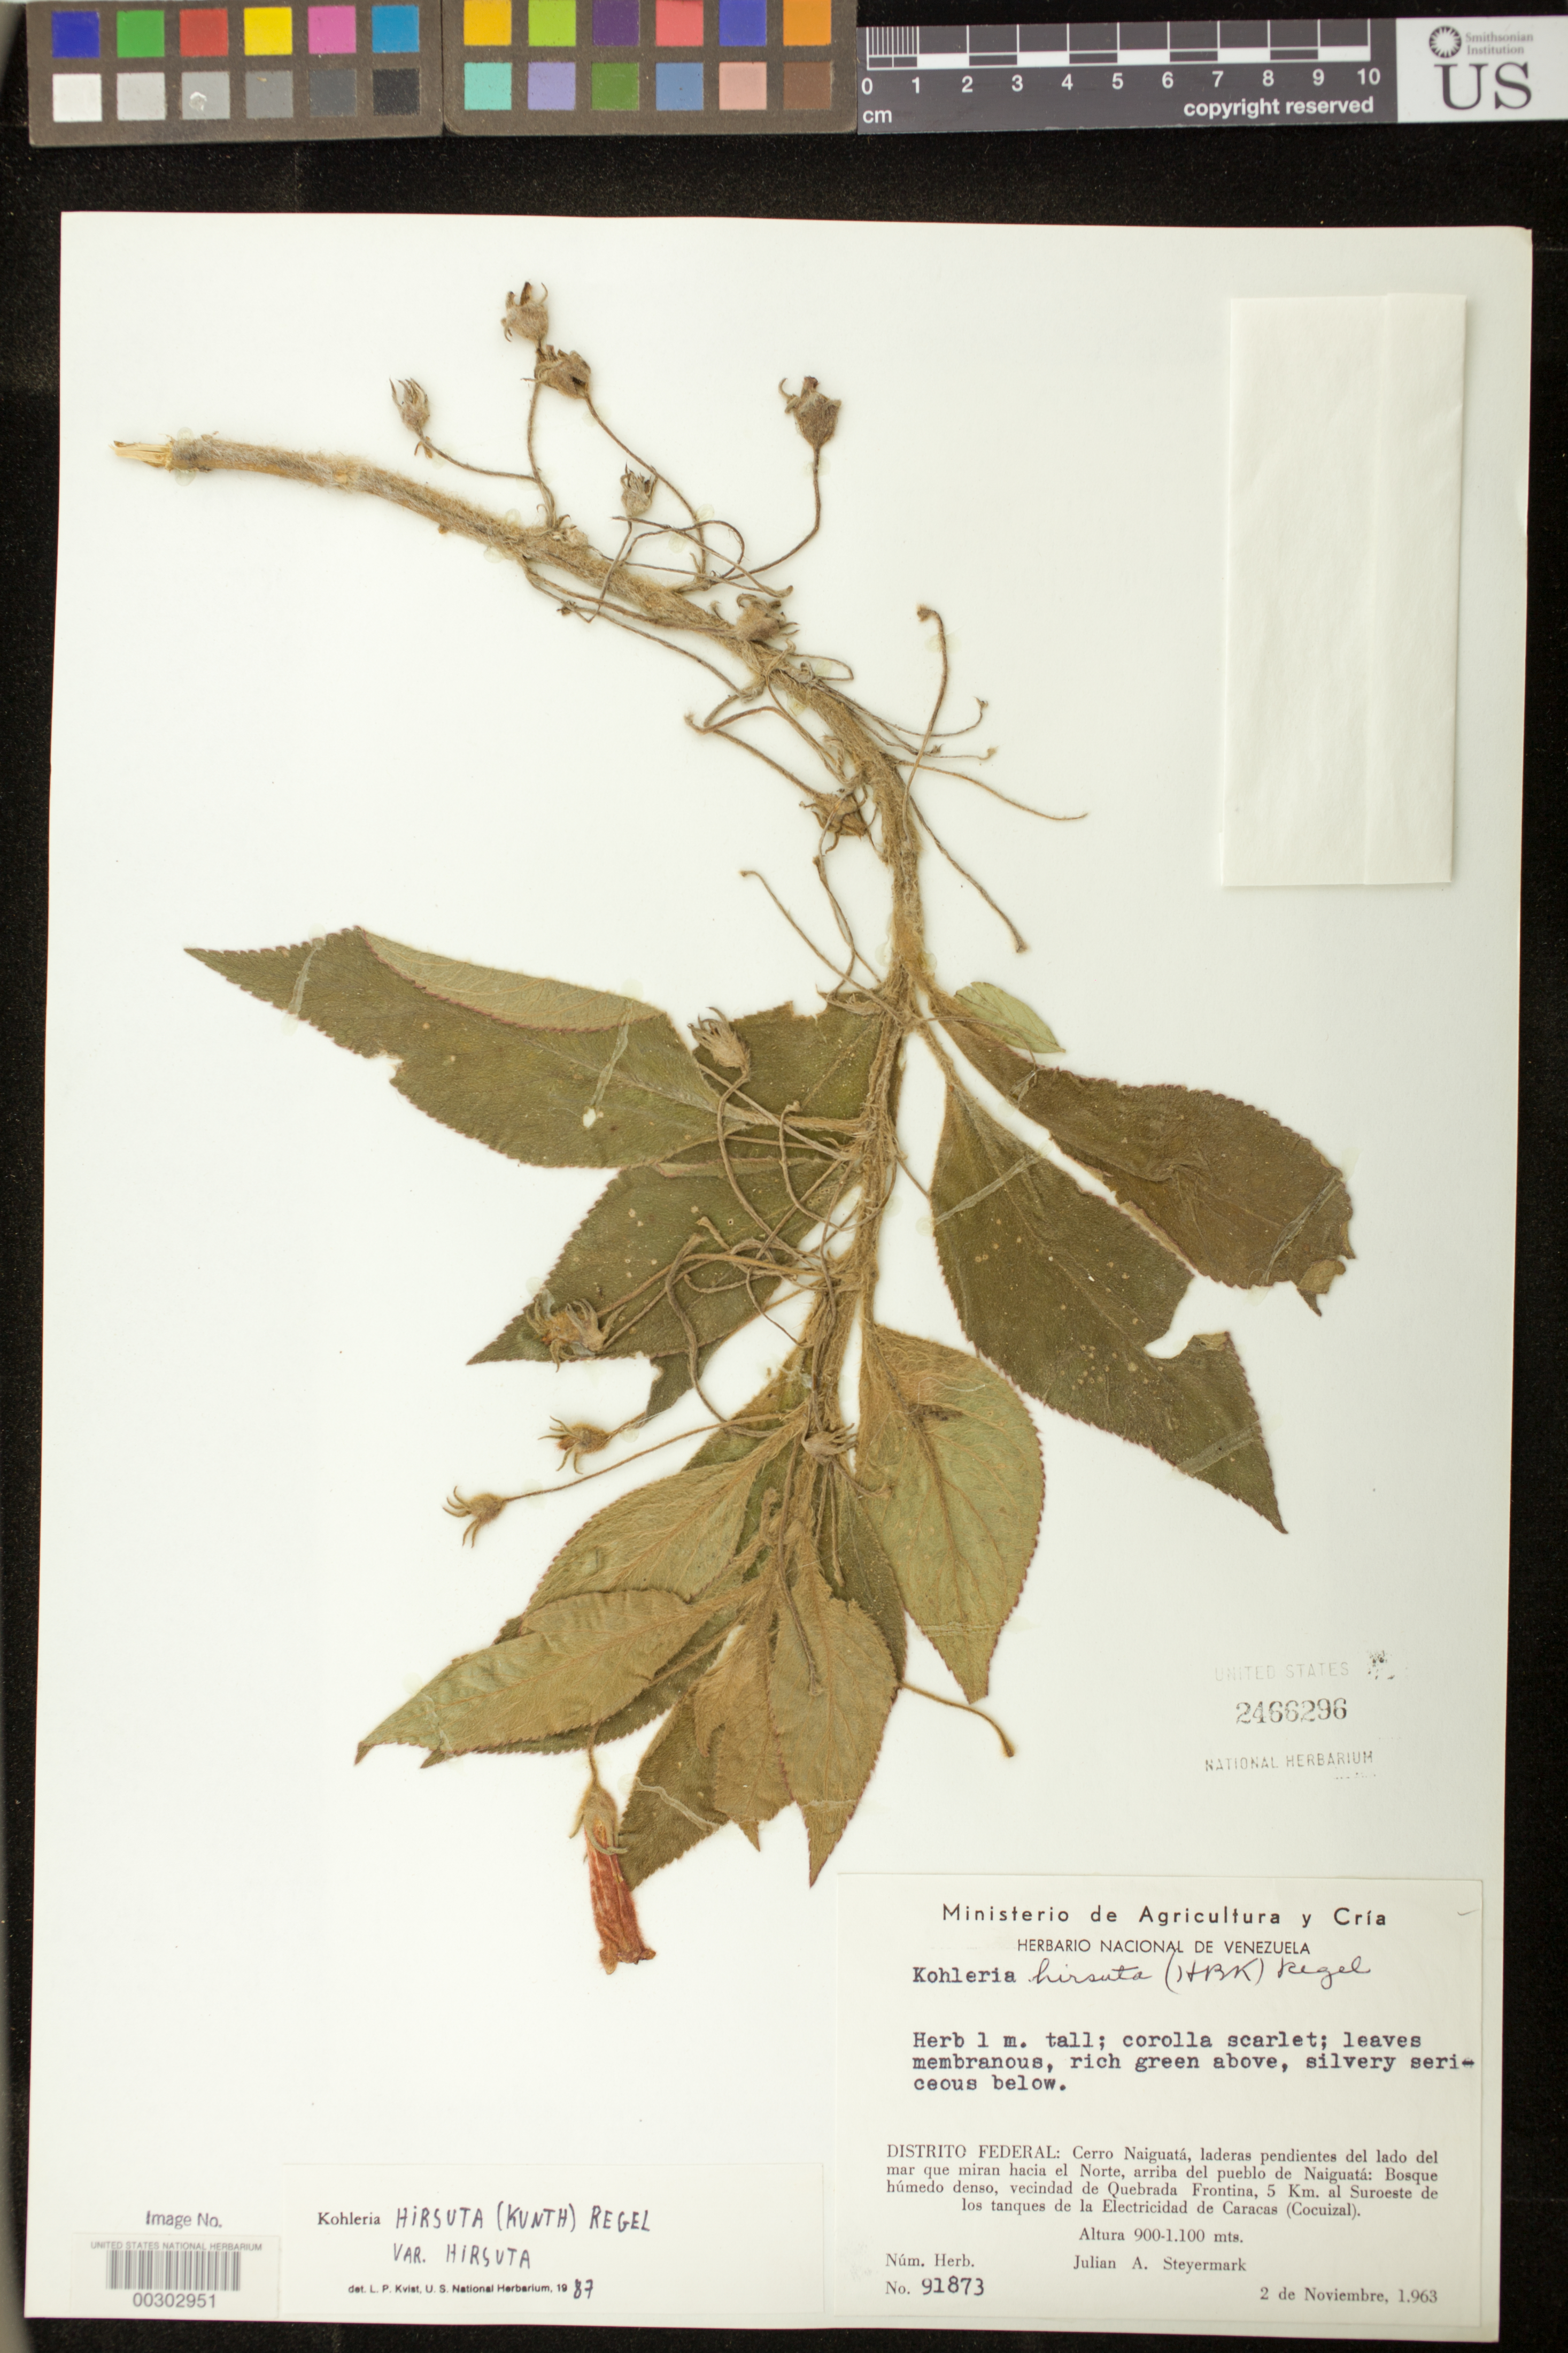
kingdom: Plantae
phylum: Tracheophyta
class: Magnoliopsida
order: Lamiales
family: Gesneriaceae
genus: Kohleria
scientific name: Kohleria hirsuta var. hirsuta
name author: (Kunth) Regel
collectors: J. Steyermark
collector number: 91873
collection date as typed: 02 Nov 1963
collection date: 1963-11-02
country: Venezuela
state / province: Distrito Federal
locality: Cerro Naiguata, ...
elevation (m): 900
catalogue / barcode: US 2466296